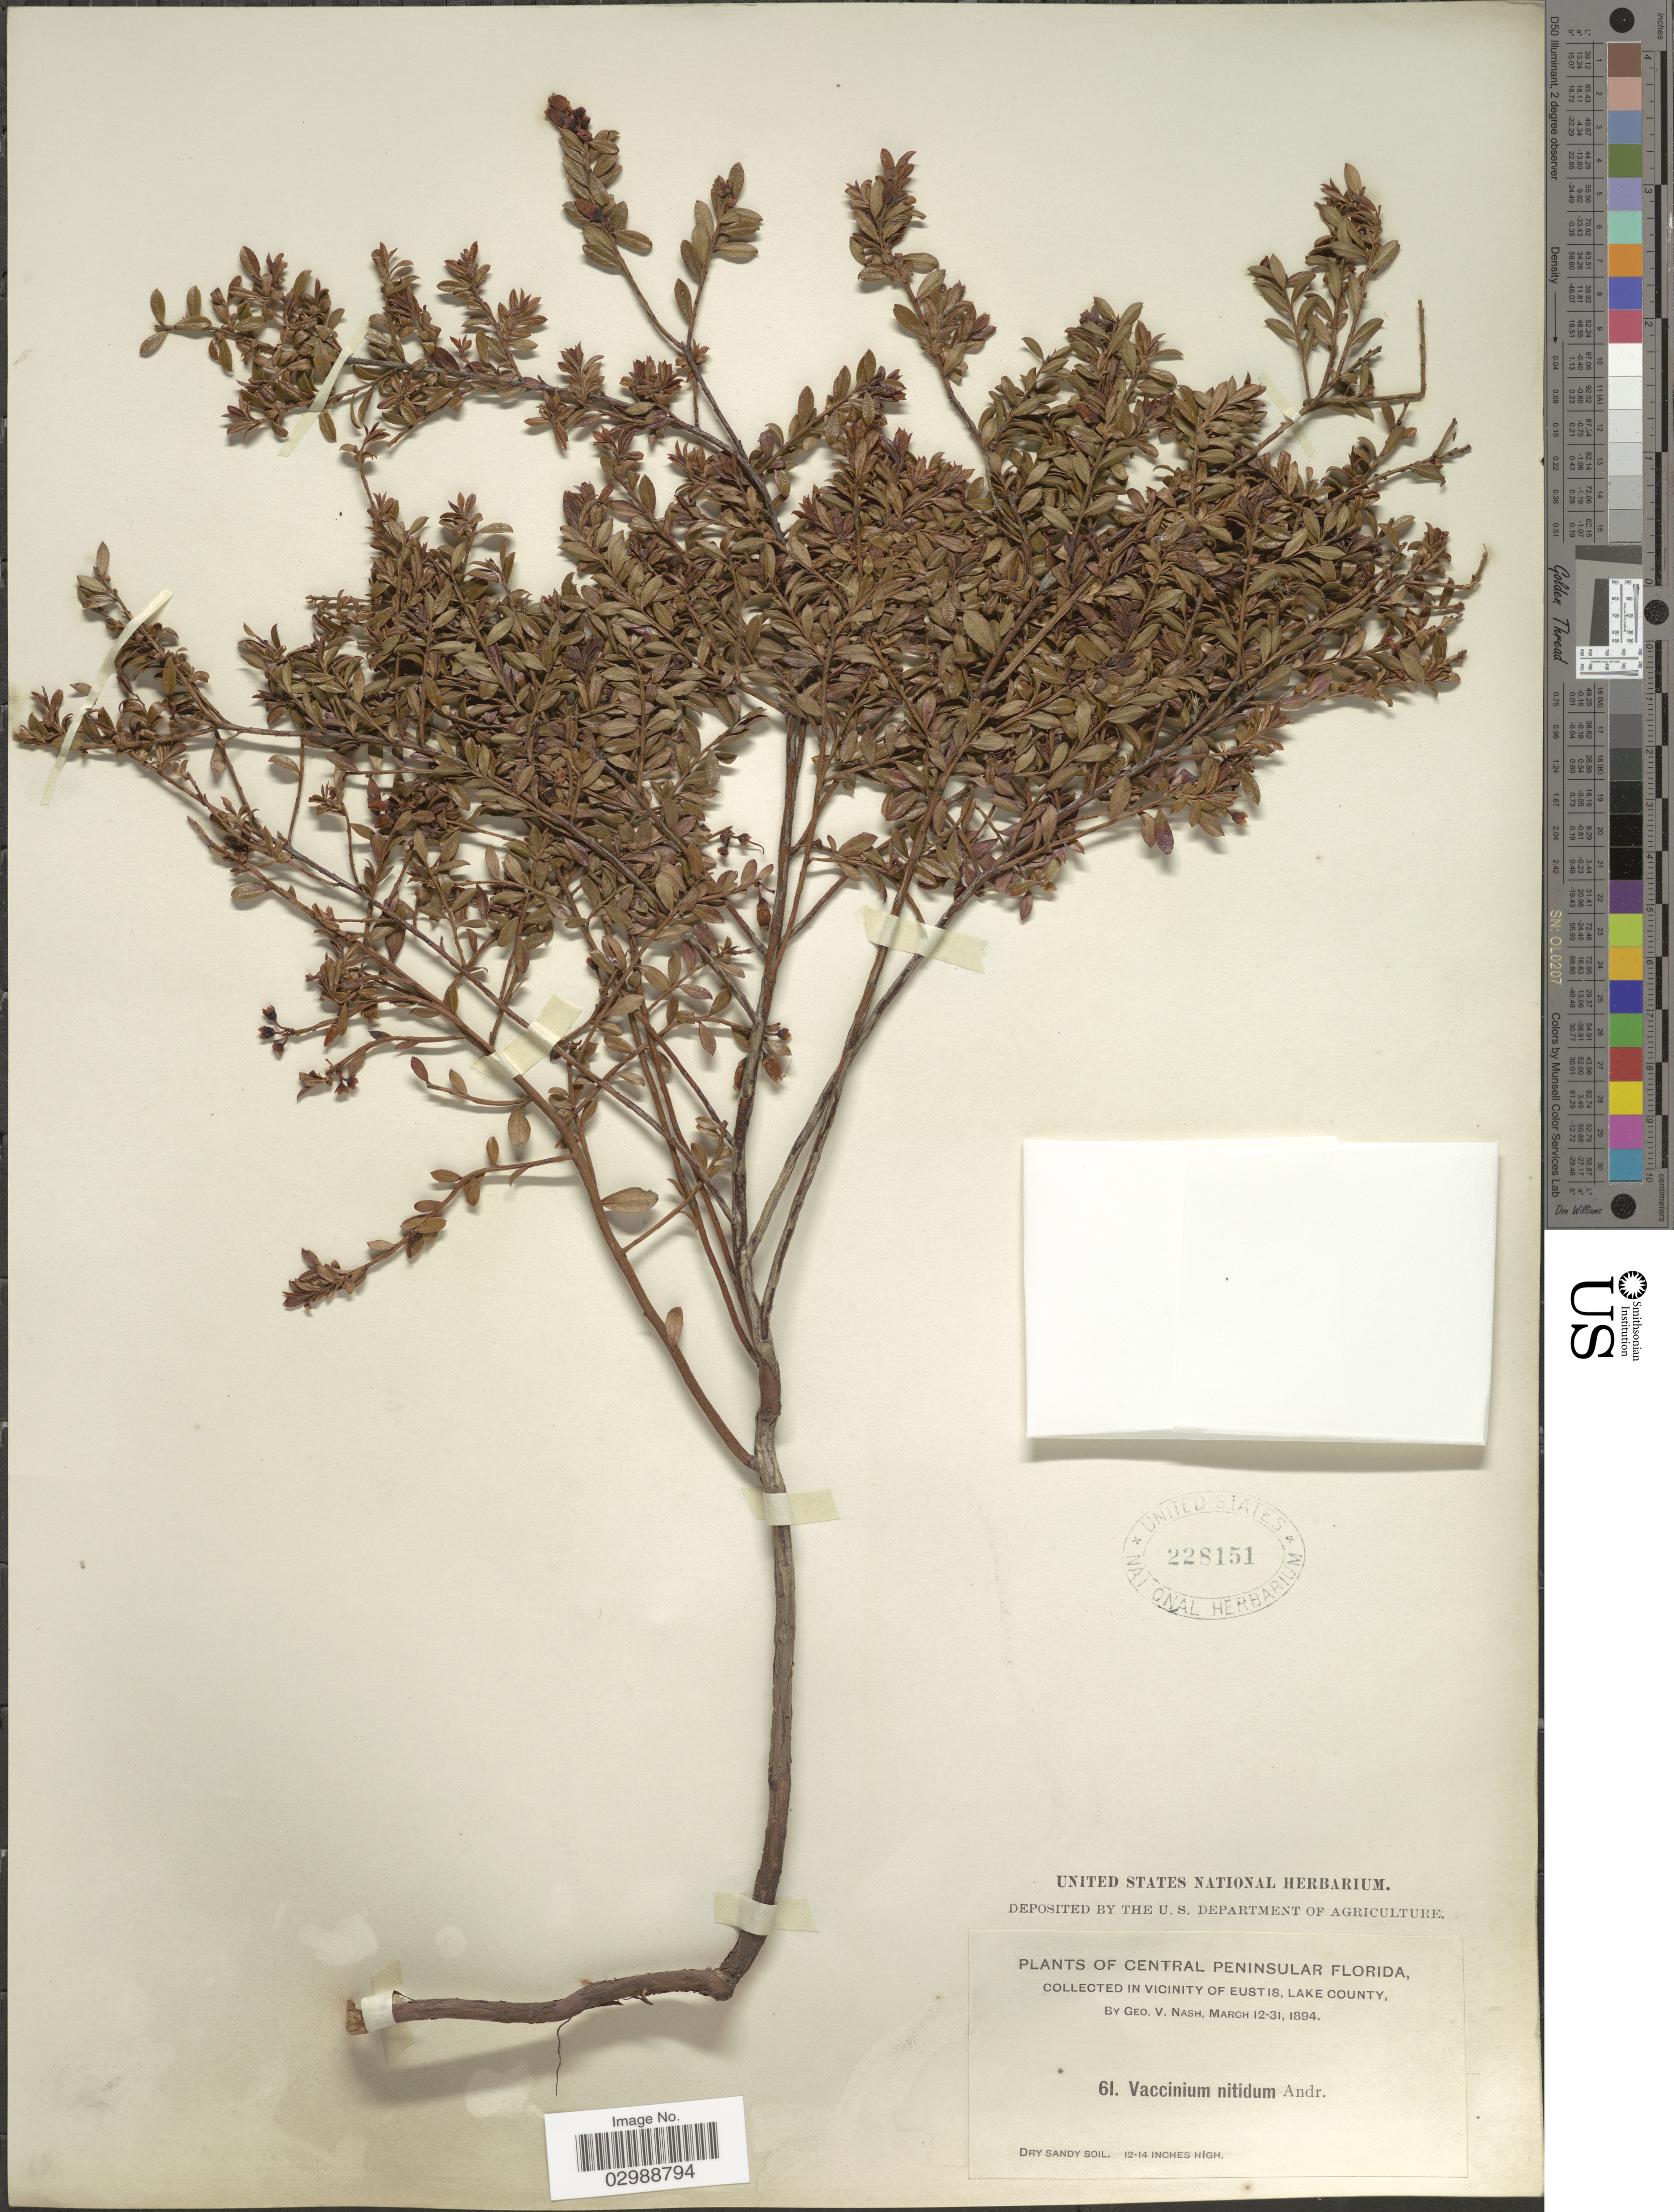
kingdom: Plantae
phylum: Tracheophyta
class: Magnoliopsida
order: Ericales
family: Ericaceae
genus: Vaccinium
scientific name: Vaccinium nitidum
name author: Andrews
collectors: G. V. Nash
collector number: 61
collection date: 1894-03-12/1894-03-31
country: United States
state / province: Florida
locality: Central Peninsular Florida. In vicinity of Euastis, Lake County.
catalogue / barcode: US 228151